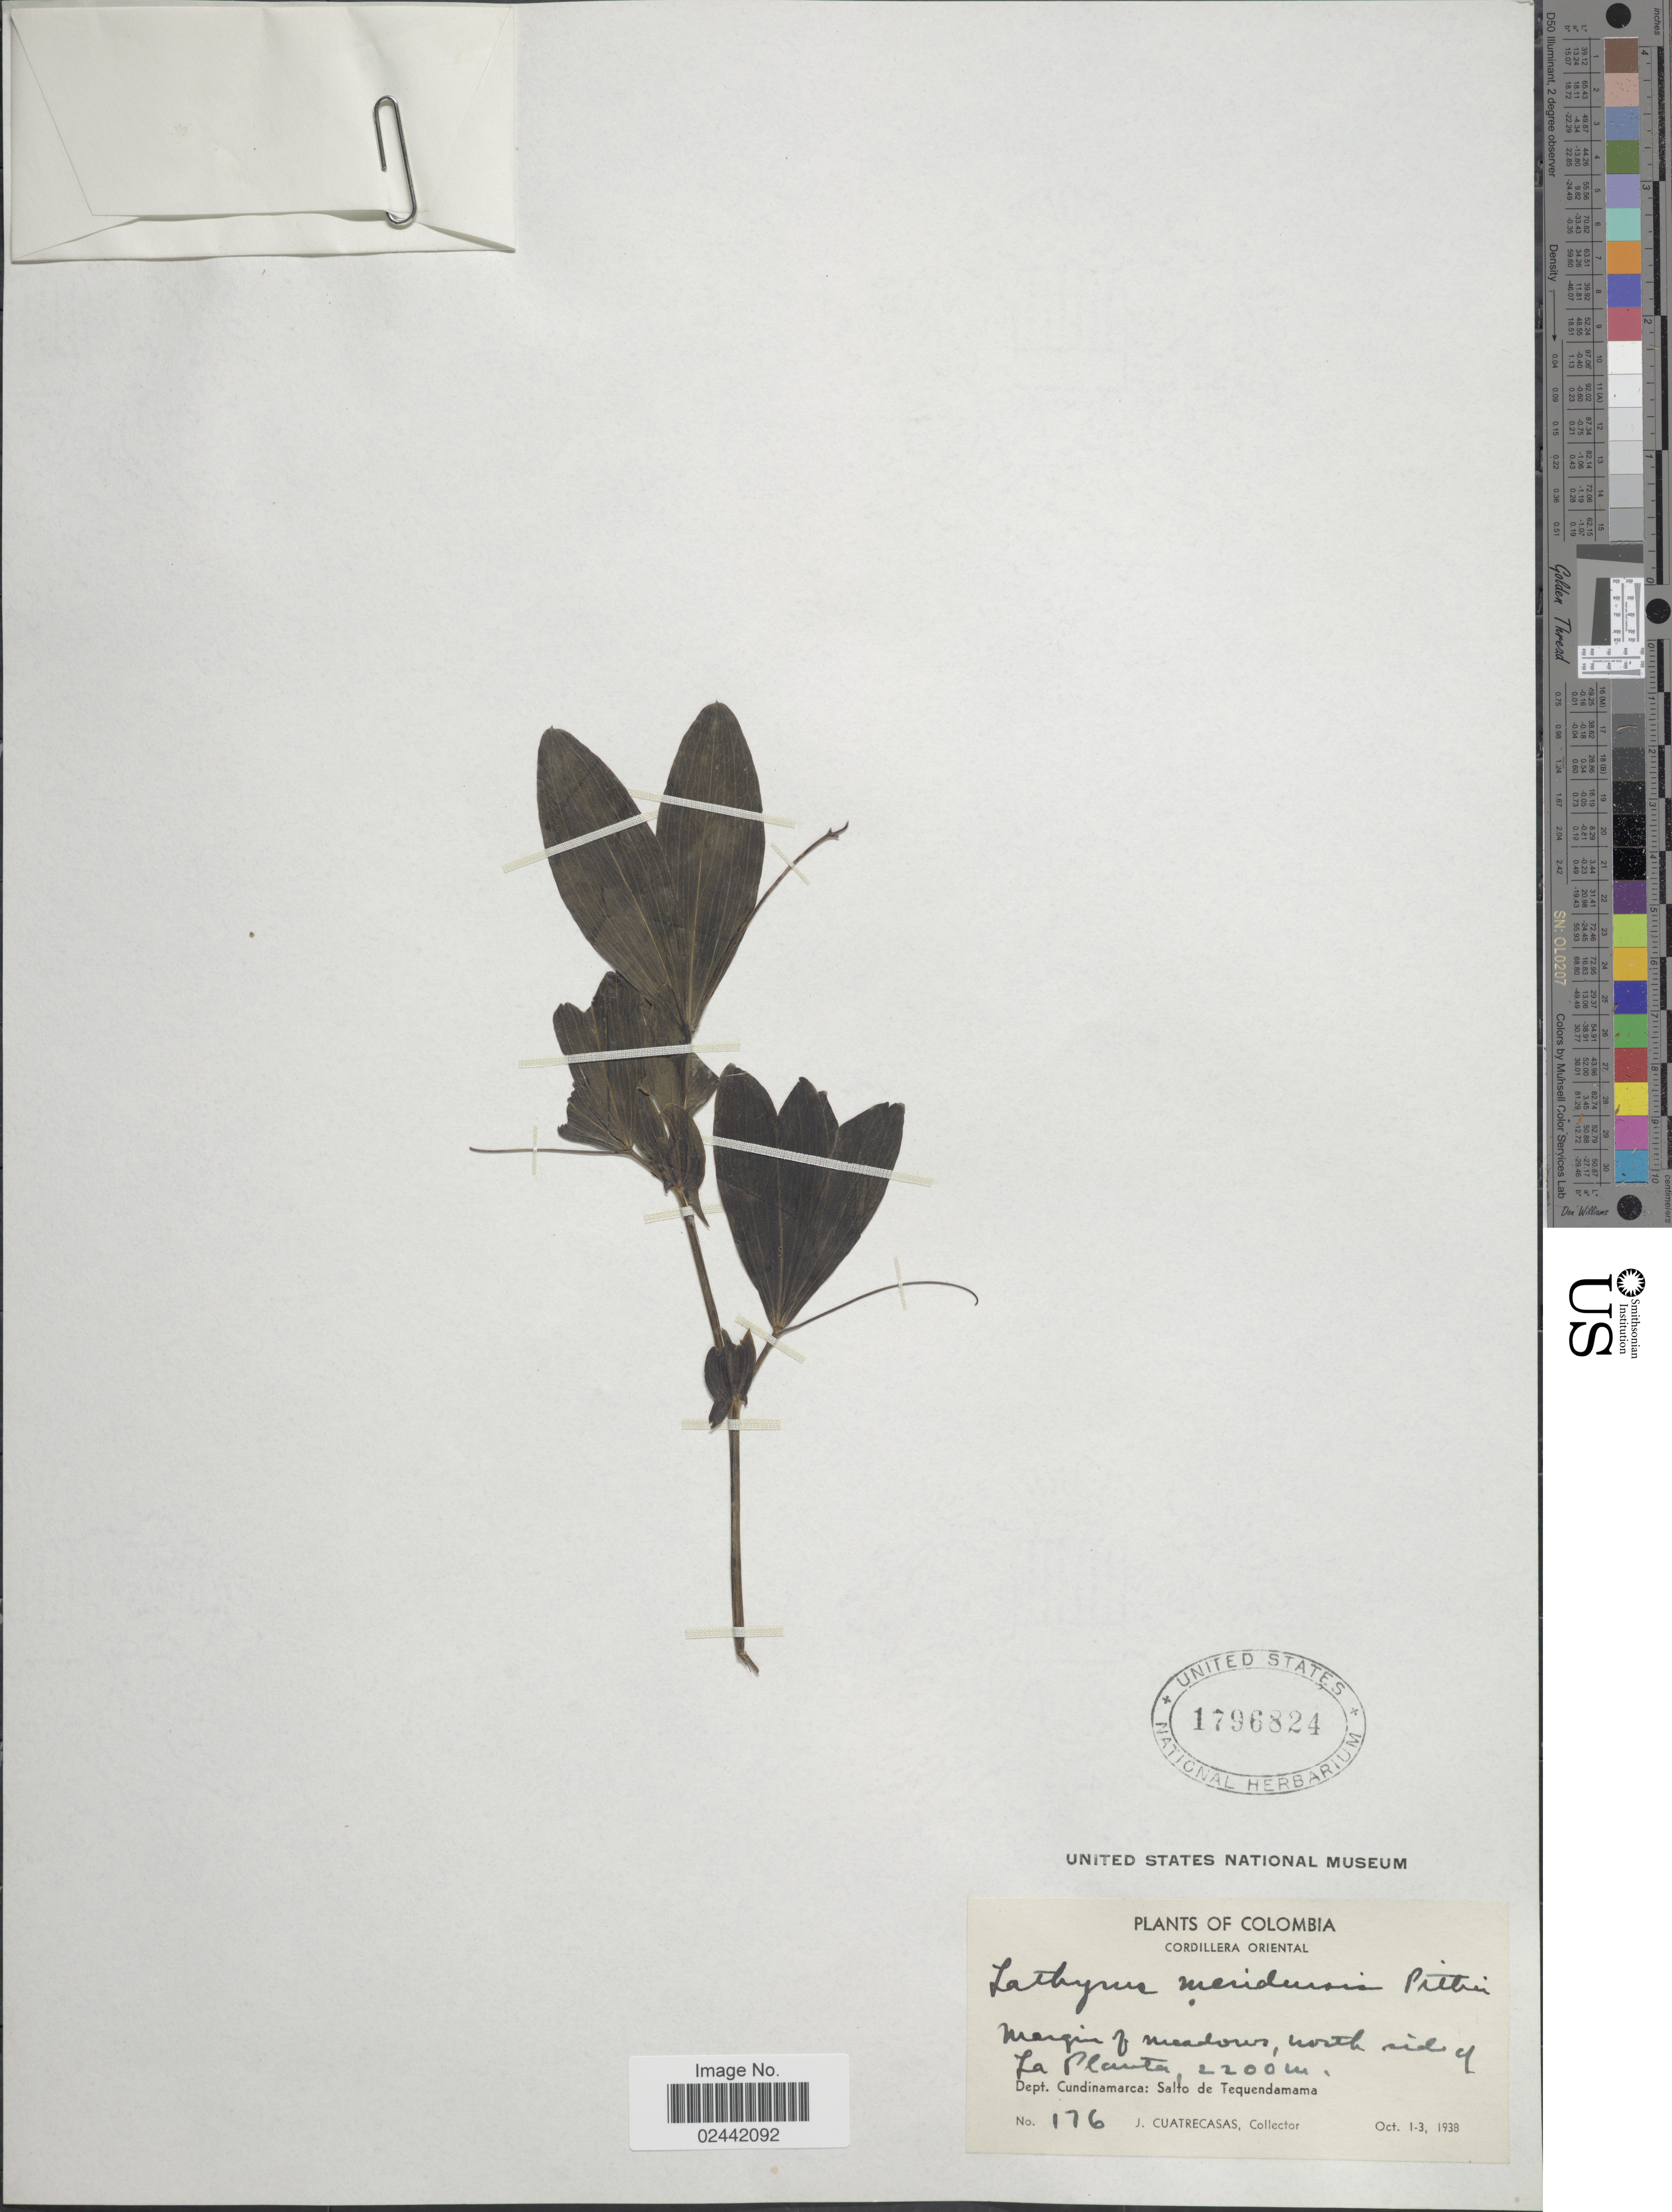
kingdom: Plantae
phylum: Tracheophyta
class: Magnoliopsida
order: Fabales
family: Fabaceae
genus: Lathyrus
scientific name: Lathyrus meridensis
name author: Pittier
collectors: J. Cuatrecasas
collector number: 176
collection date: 1938-10-01/1938-10-03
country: Colombia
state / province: Cundinamarca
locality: Cordillera Oriental. Margin of meadows, north side of La Planta. Salto de Tequendamama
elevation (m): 2200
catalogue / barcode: US 1796824